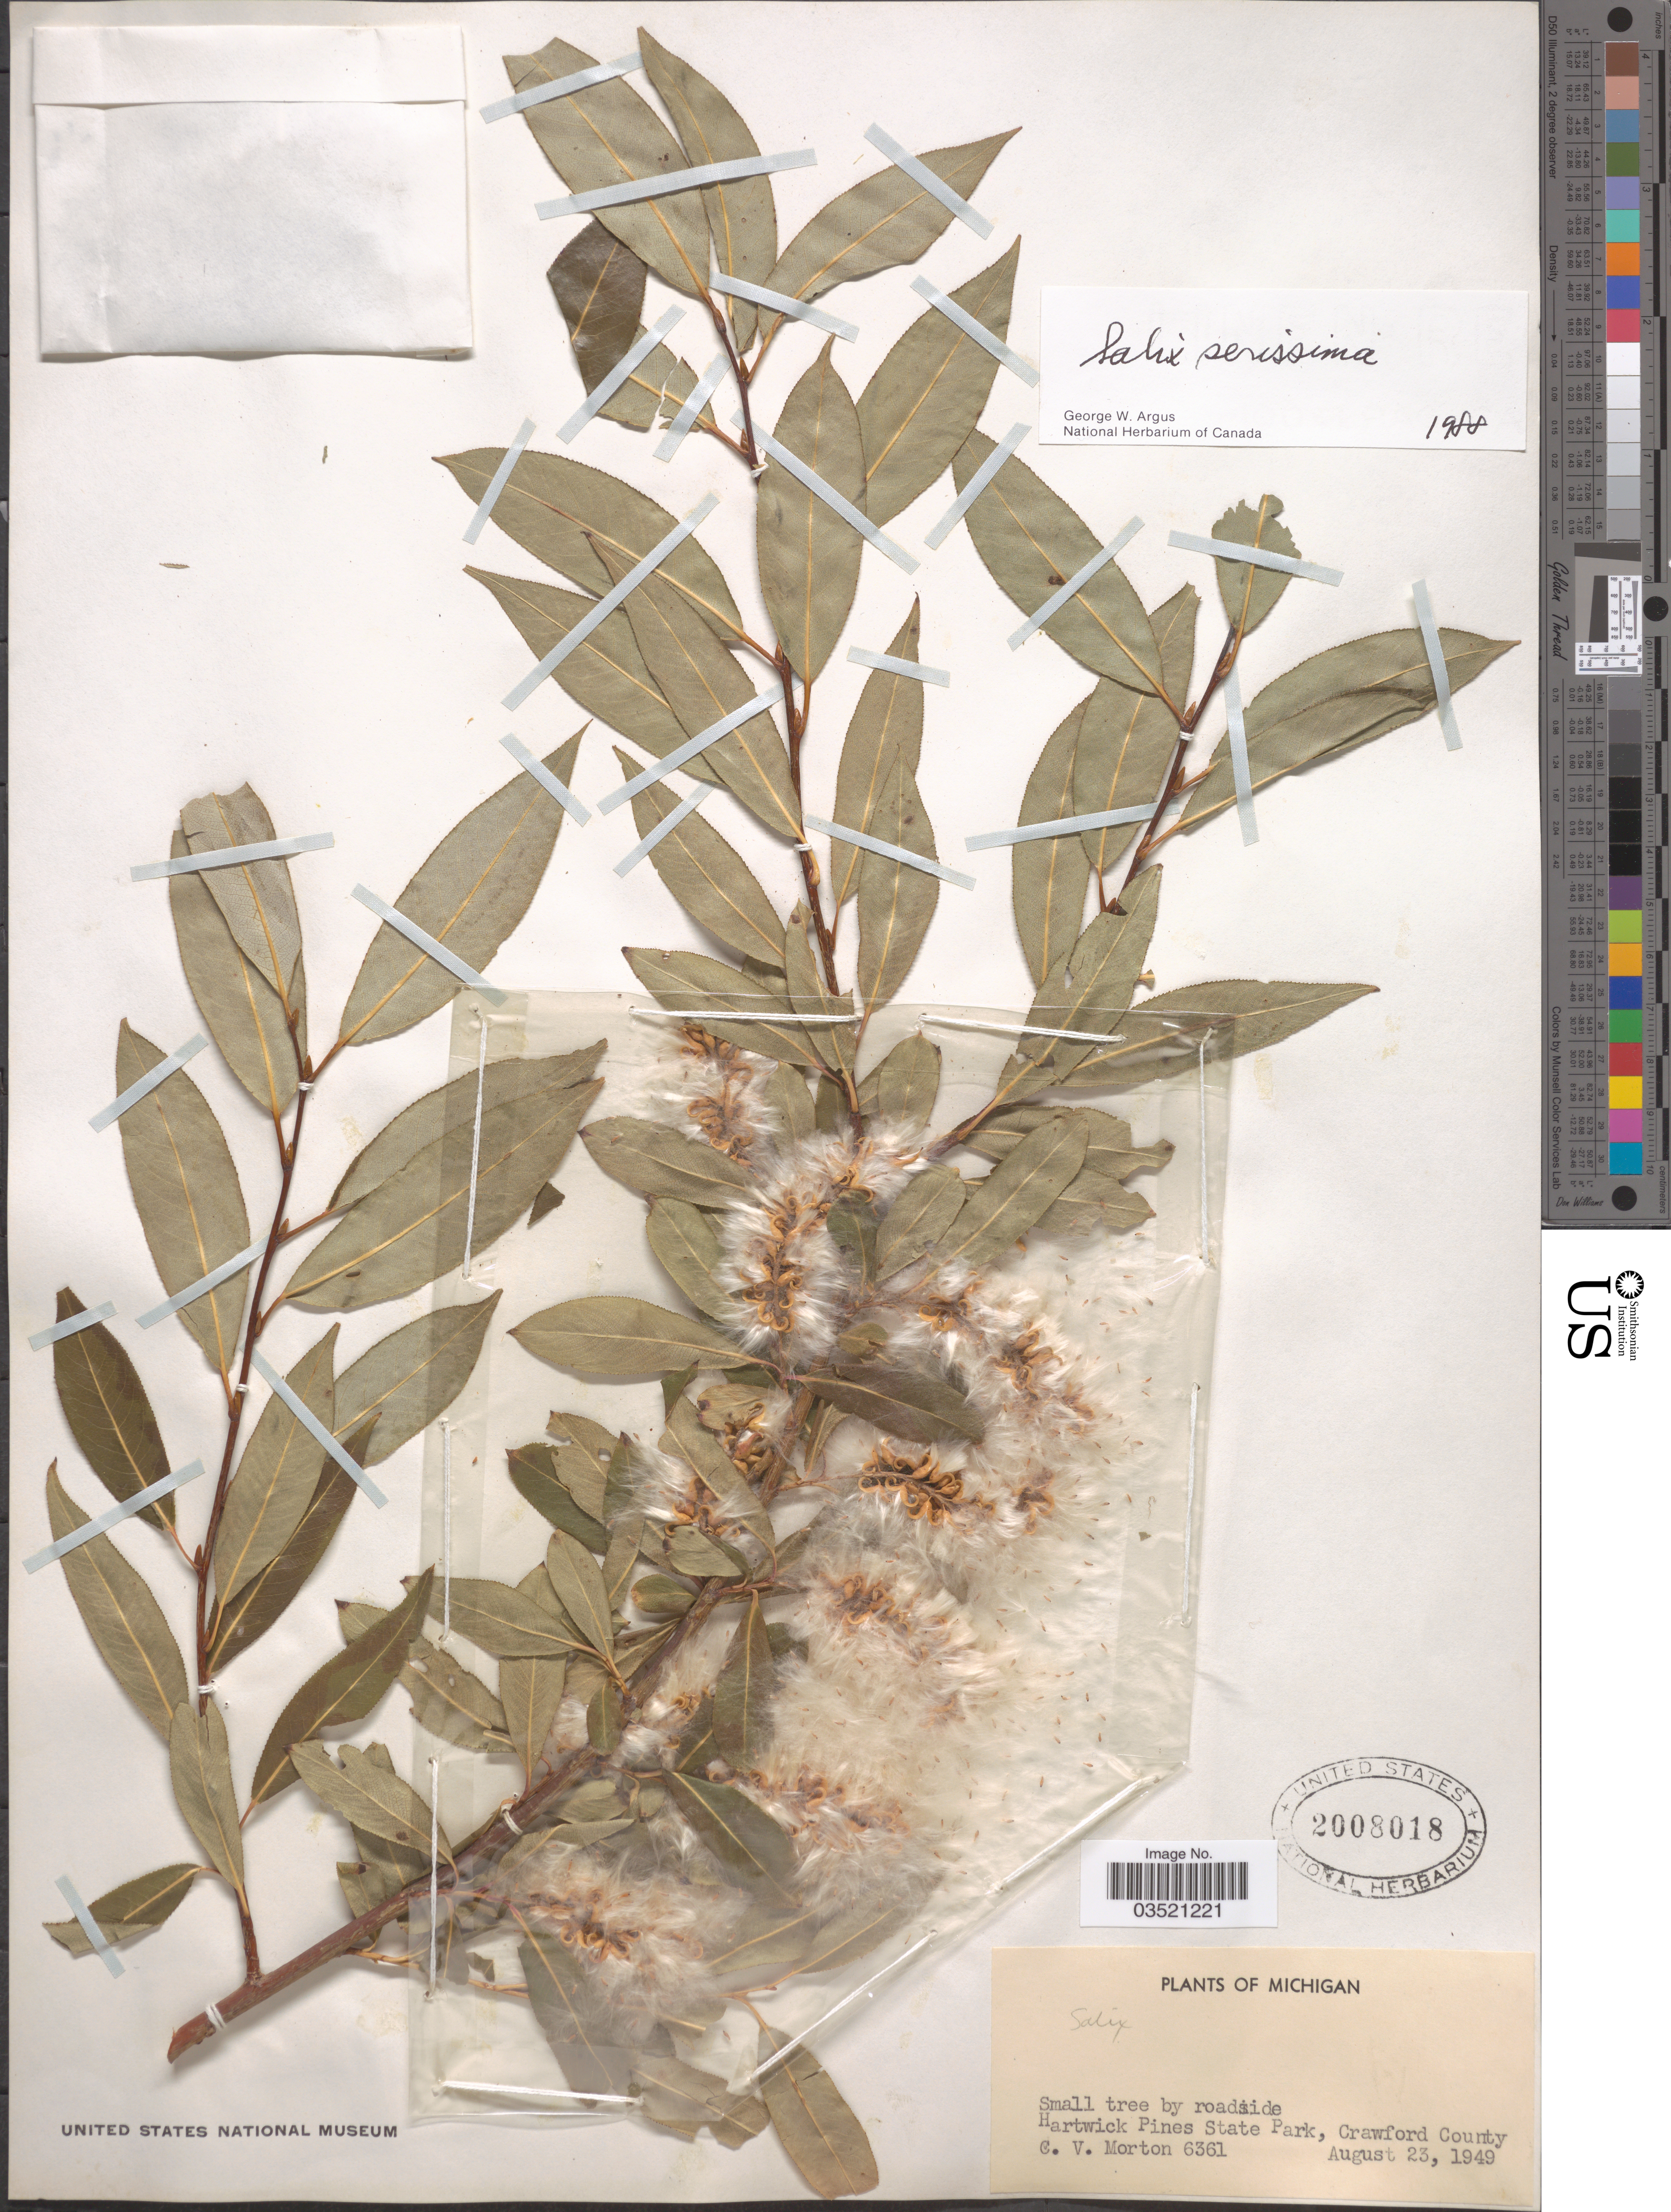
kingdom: Plantae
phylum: Tracheophyta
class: Magnoliopsida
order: Malpighiales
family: Salicaceae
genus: Salix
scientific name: Salix serissima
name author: (L.H. Bailey) Fernald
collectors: C. V. Morton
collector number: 6361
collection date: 1949-08-23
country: United States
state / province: Michigan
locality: Hartwick Pines State Park, Crawford County.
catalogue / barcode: US 2008018